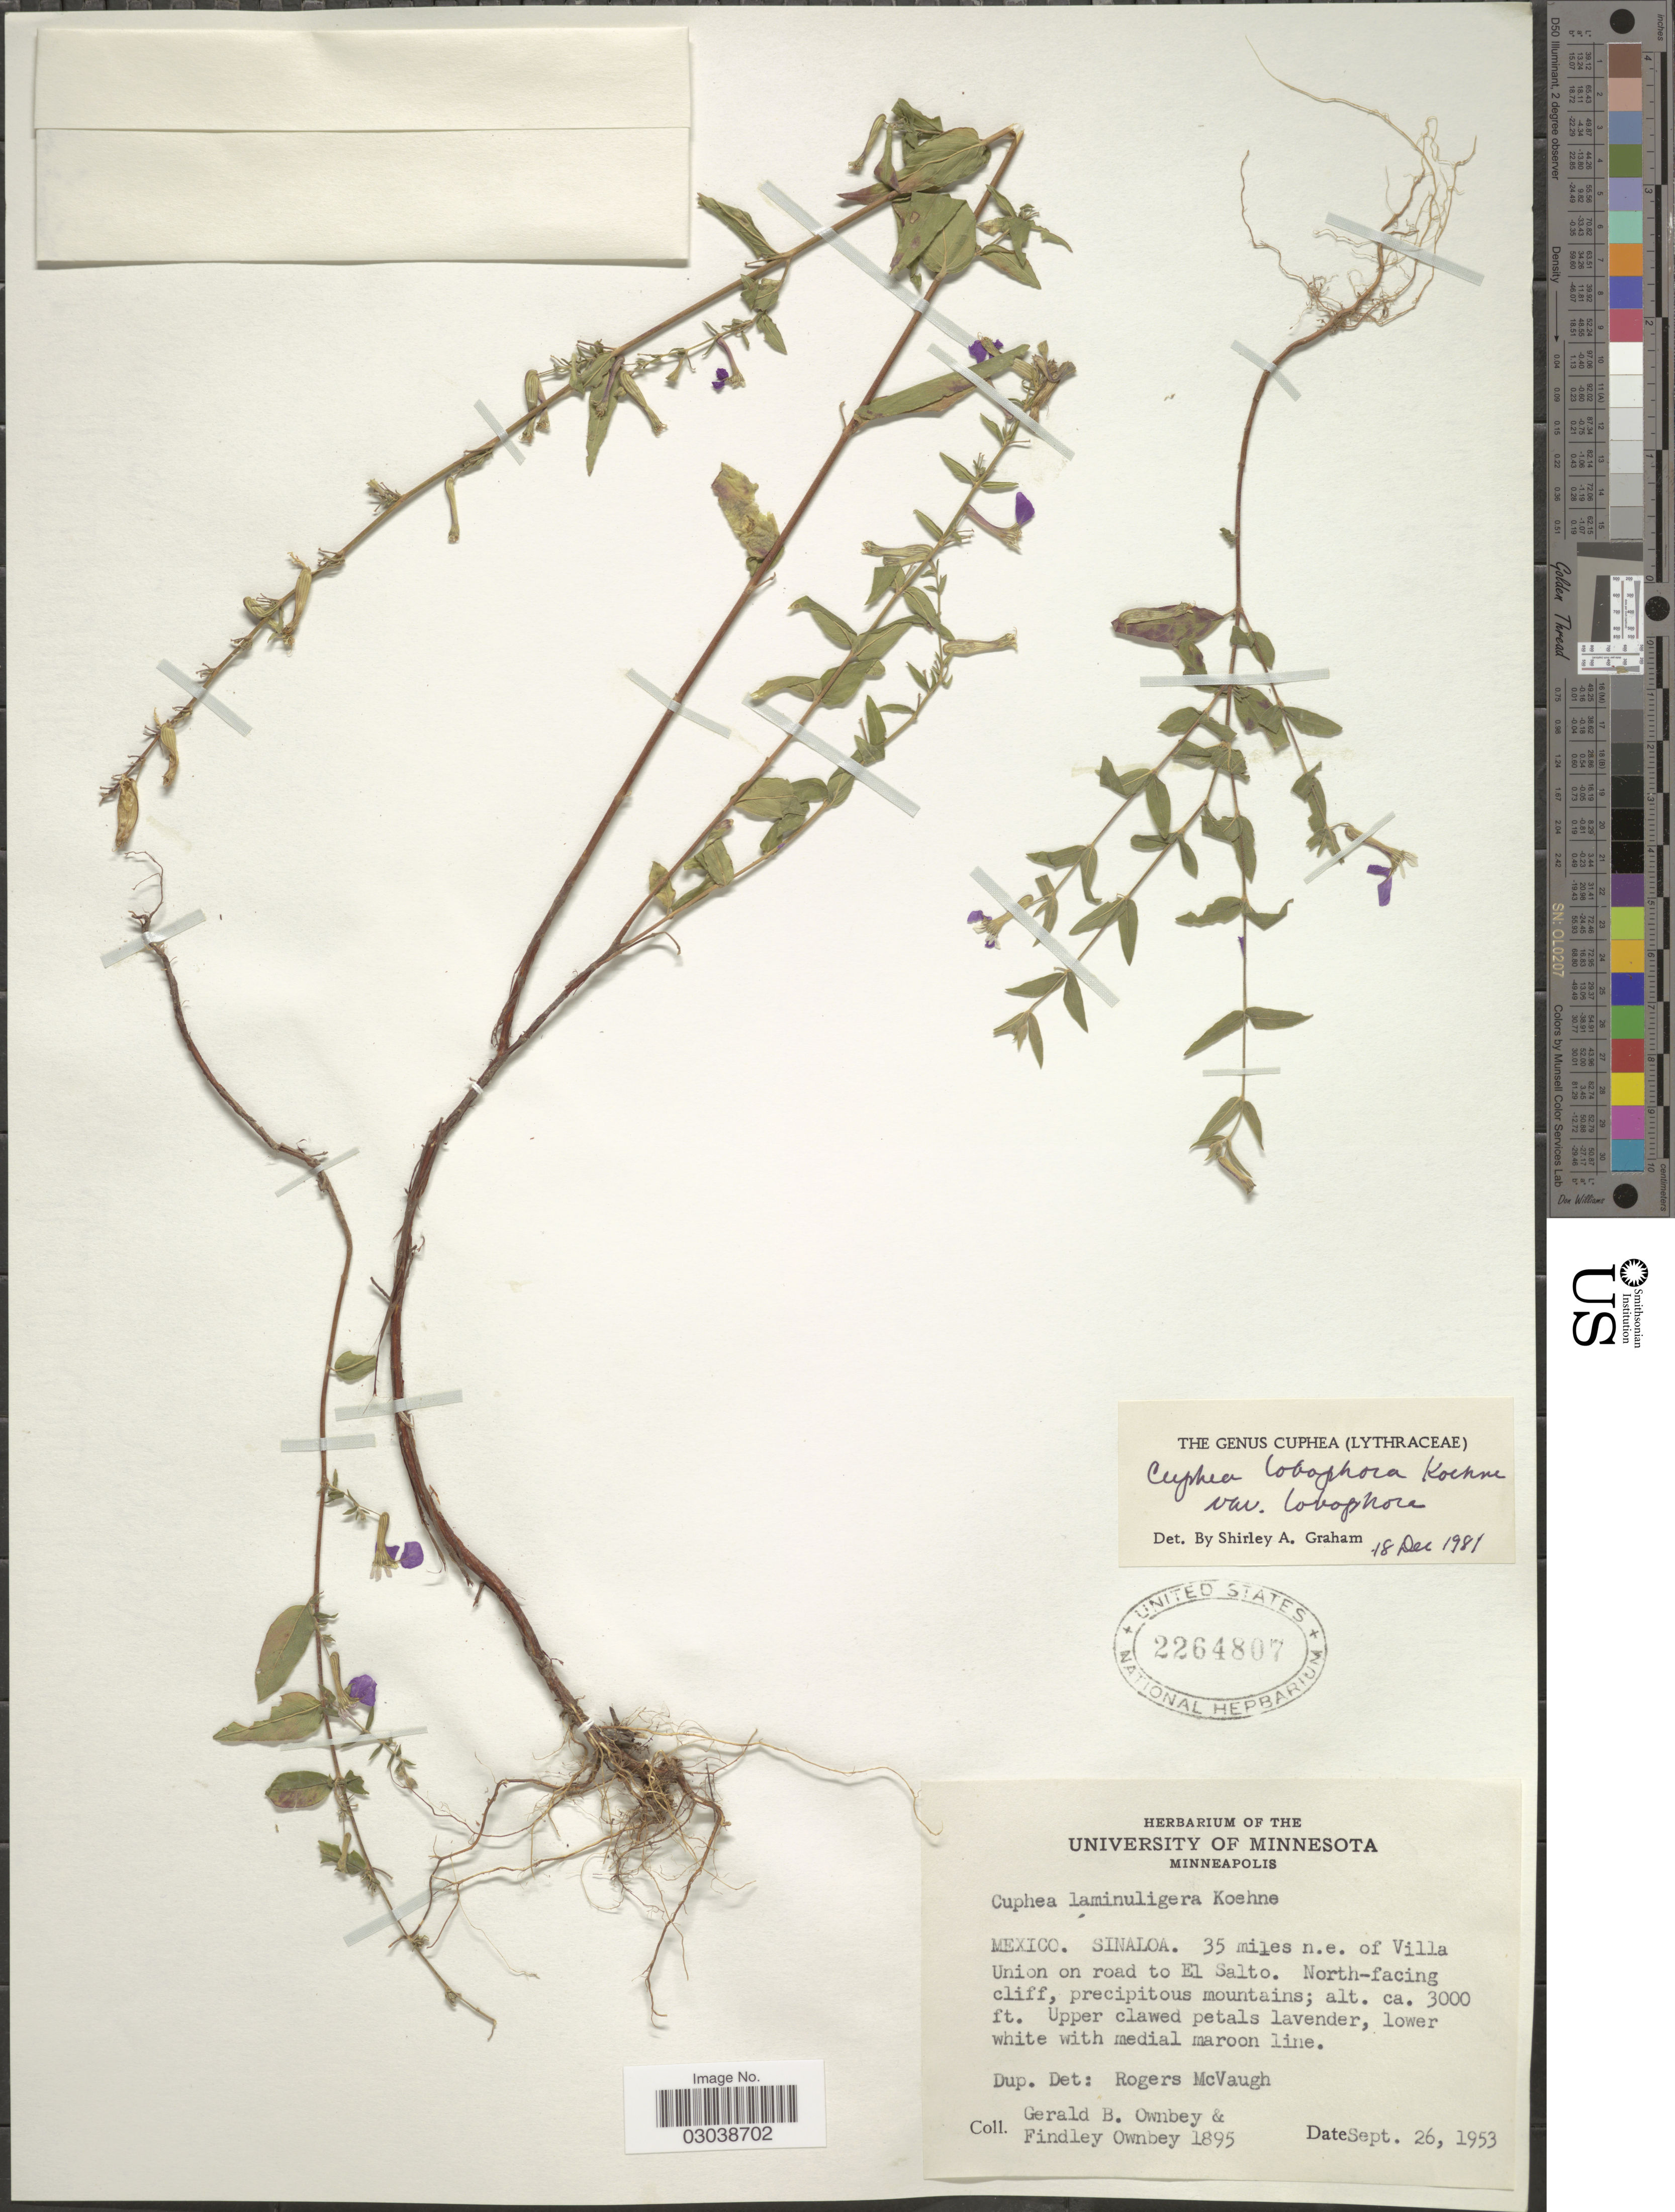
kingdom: Plantae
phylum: Tracheophyta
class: Magnoliopsida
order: Myrtales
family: Lythraceae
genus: Cuphea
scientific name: Cuphea lobophora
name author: Koehne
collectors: G. B. Ownbey & F. Ownbey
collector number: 1895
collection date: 1953-09-26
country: Mexico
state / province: Sinaloa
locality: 35 miles n.e. of Villa Union on road to El Salto. North-facing cliff, precipitous mountains.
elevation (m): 914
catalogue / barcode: US 2264807